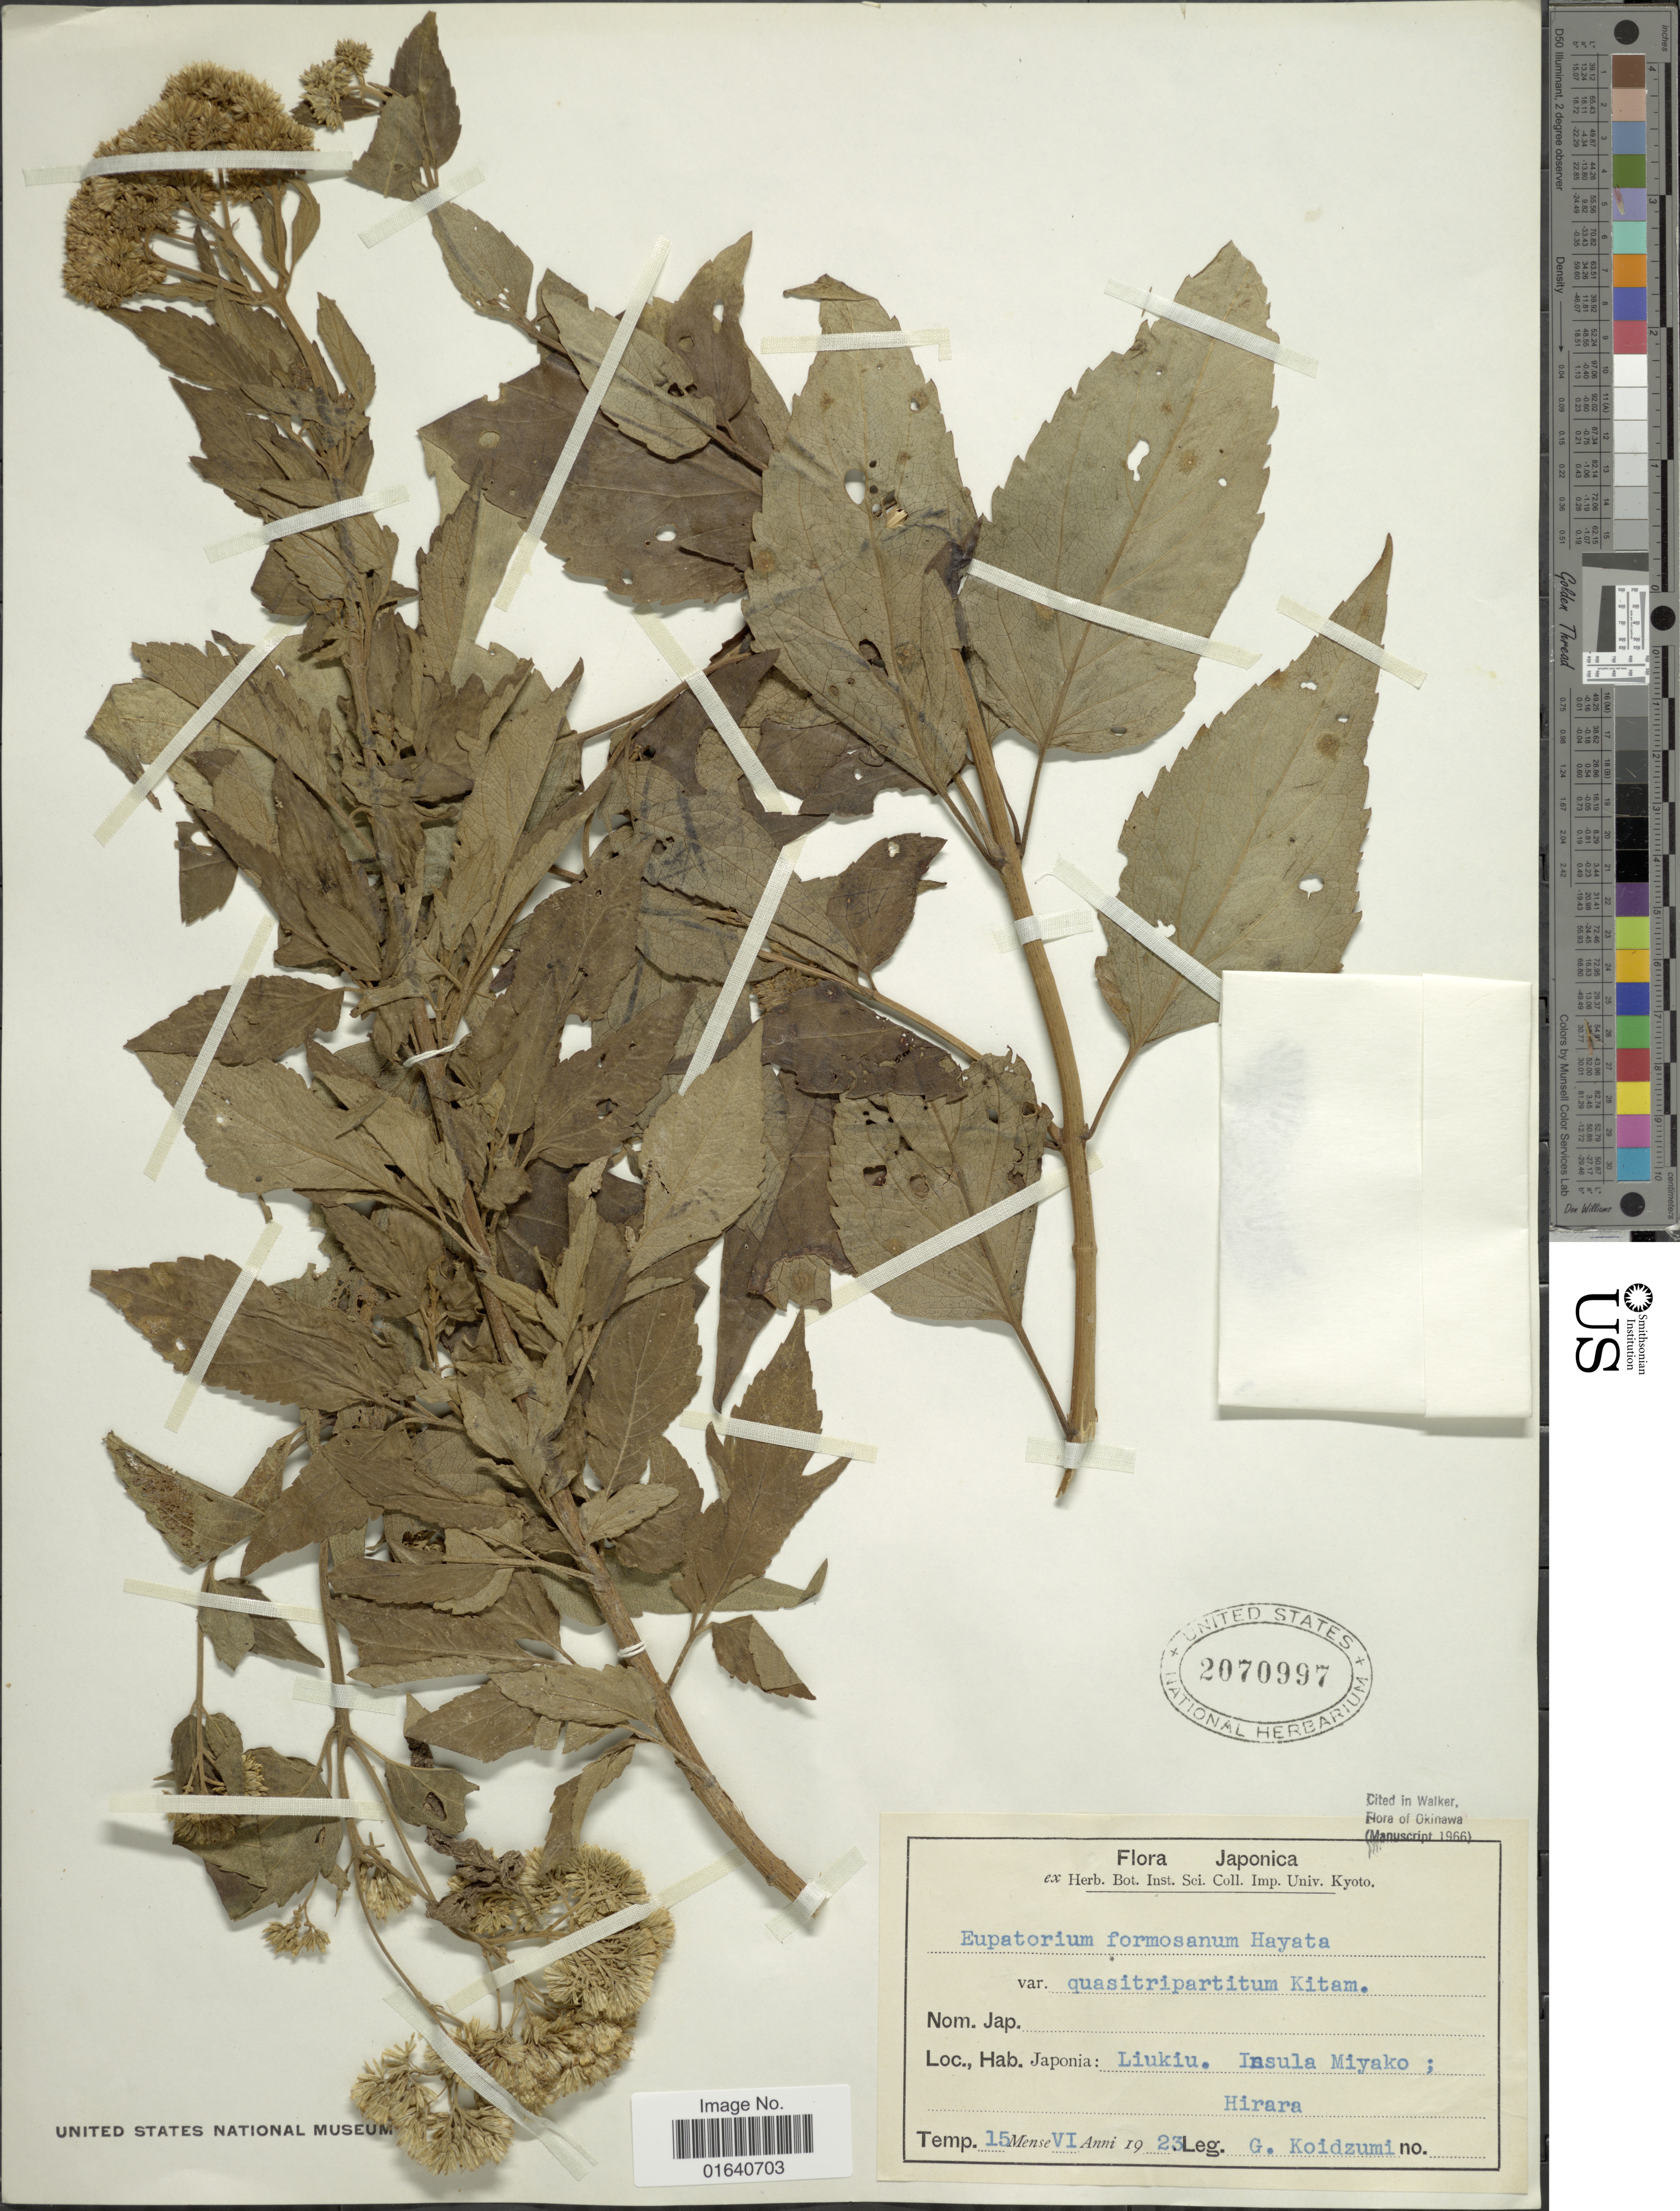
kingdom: Plantae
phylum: Tracheophyta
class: Magnoliopsida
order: Asterales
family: Asteraceae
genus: Eupatorium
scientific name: Eupatorium formosanum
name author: Hayata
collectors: G. Koidzumi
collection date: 1923-06-15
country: Japan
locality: Liukiu, Insula Miyako; Hirara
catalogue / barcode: US 2070997